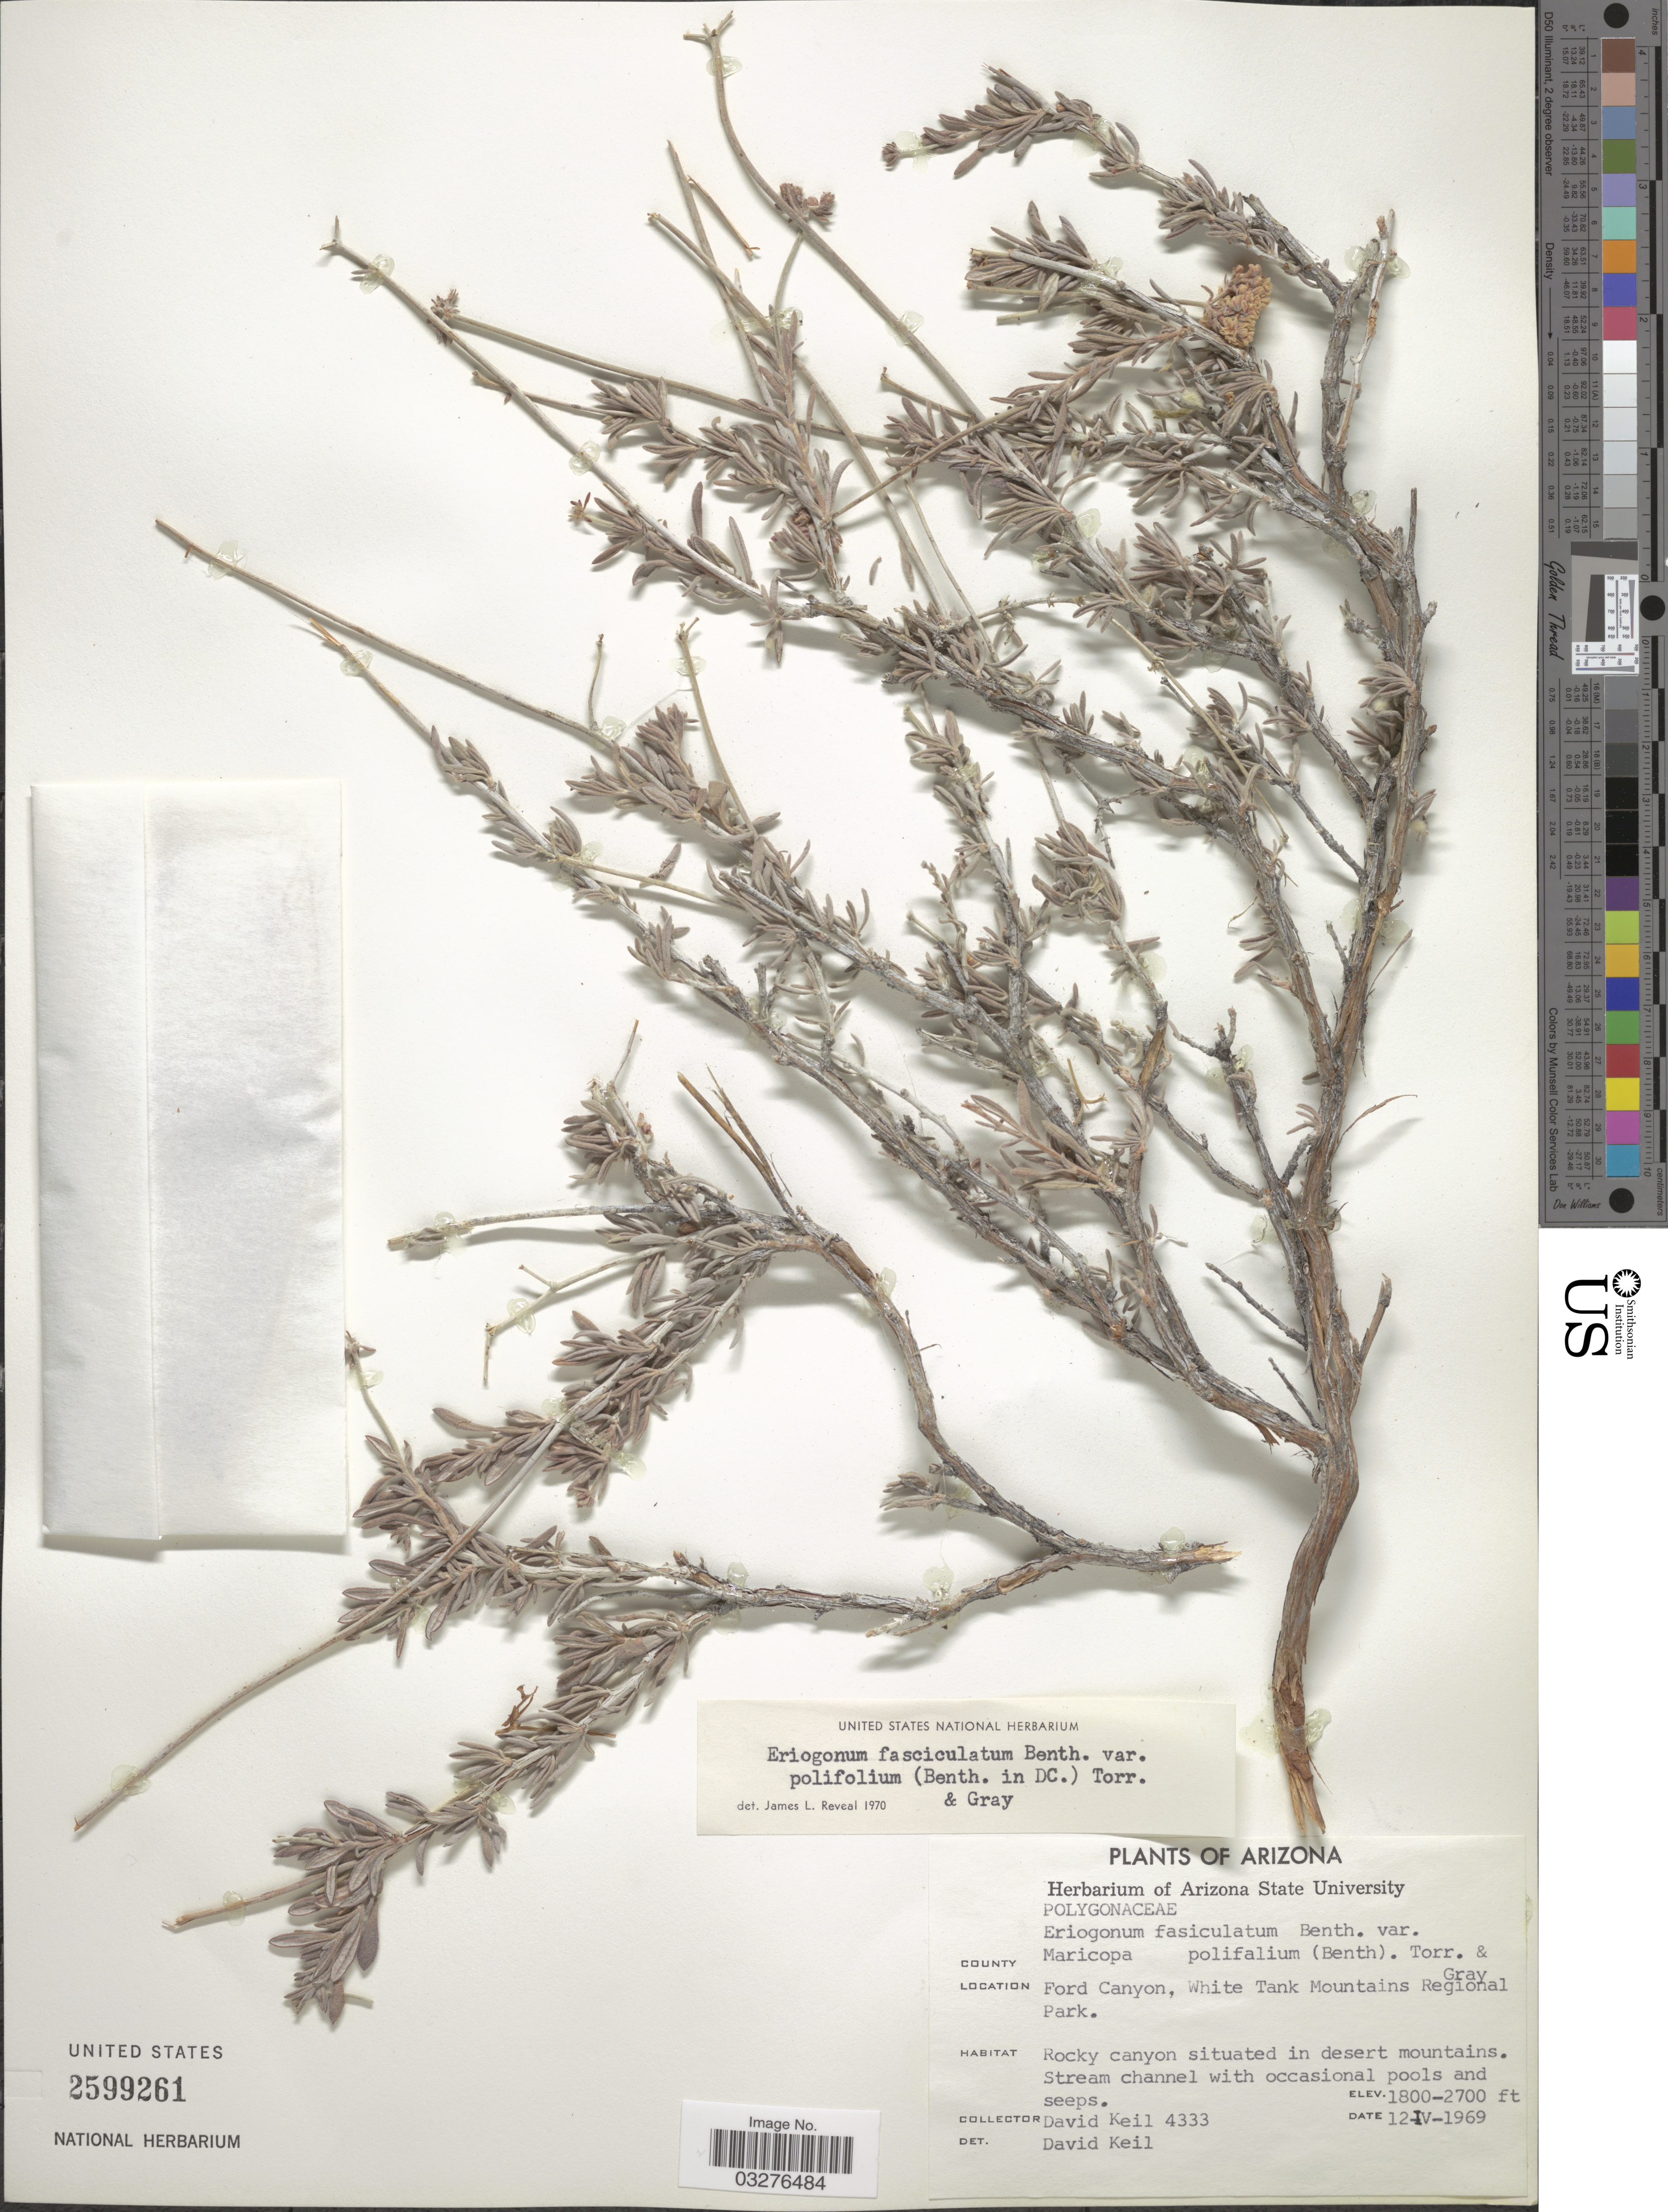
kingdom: Plantae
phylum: Tracheophyta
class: Magnoliopsida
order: Caryophyllales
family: Polygonaceae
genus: Eriogonum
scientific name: Eriogonum fasciculatum var. polifolium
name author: (Benth.) Torr. & A. Gray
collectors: D. J. Keil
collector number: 4333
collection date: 1969-04-12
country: United States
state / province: Arizona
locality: County: Maricopa, Ford Canyon, White Tank Mountains Regional Park.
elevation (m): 549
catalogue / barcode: US 2599261